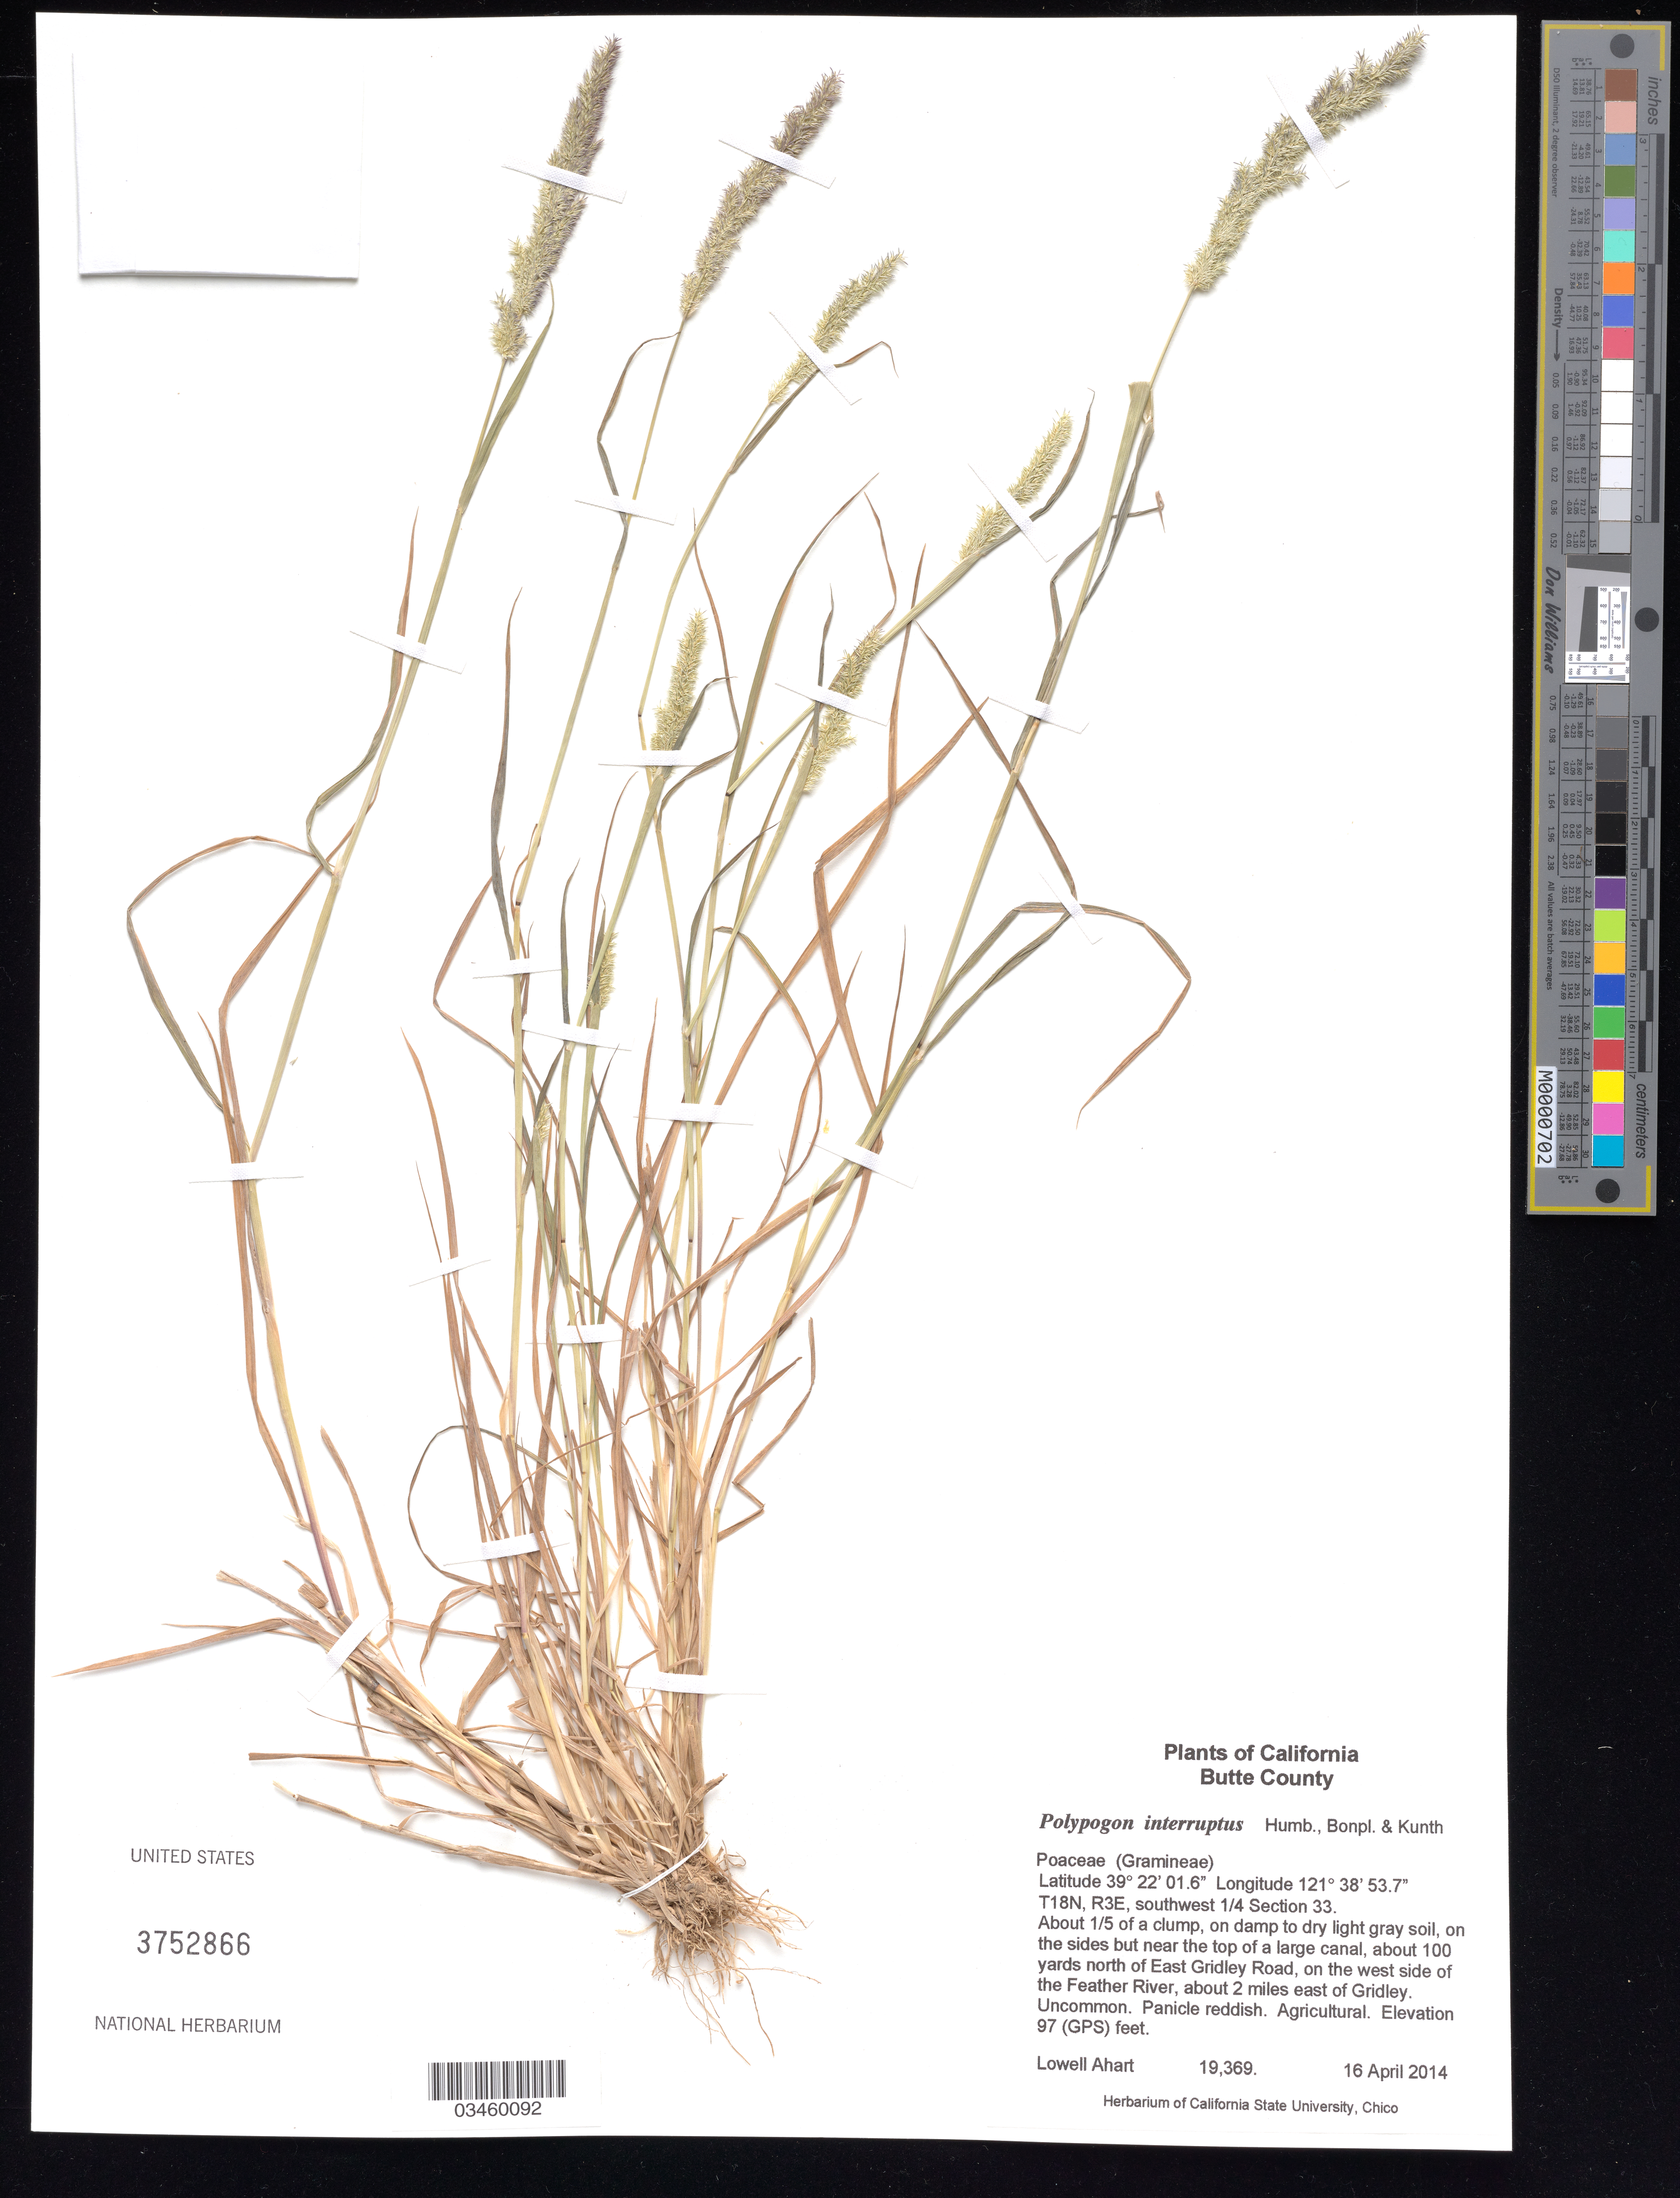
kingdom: Plantae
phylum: Tracheophyta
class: Liliopsida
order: Poales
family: Poaceae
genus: Polypogon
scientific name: Polypogon interruptus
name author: Kunth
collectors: L. Ahart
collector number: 19369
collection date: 2014-04-16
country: United States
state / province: California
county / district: Butte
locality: On the sides but near the top of a large canal, about 100 yards north of East Gridley Road, on the west side of the Feather River, about 2 miles east of Gridley.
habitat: Damp to dry light gray soil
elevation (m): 30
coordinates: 39 22 01.6 N, 121 38 53.7 W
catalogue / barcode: US 3752866